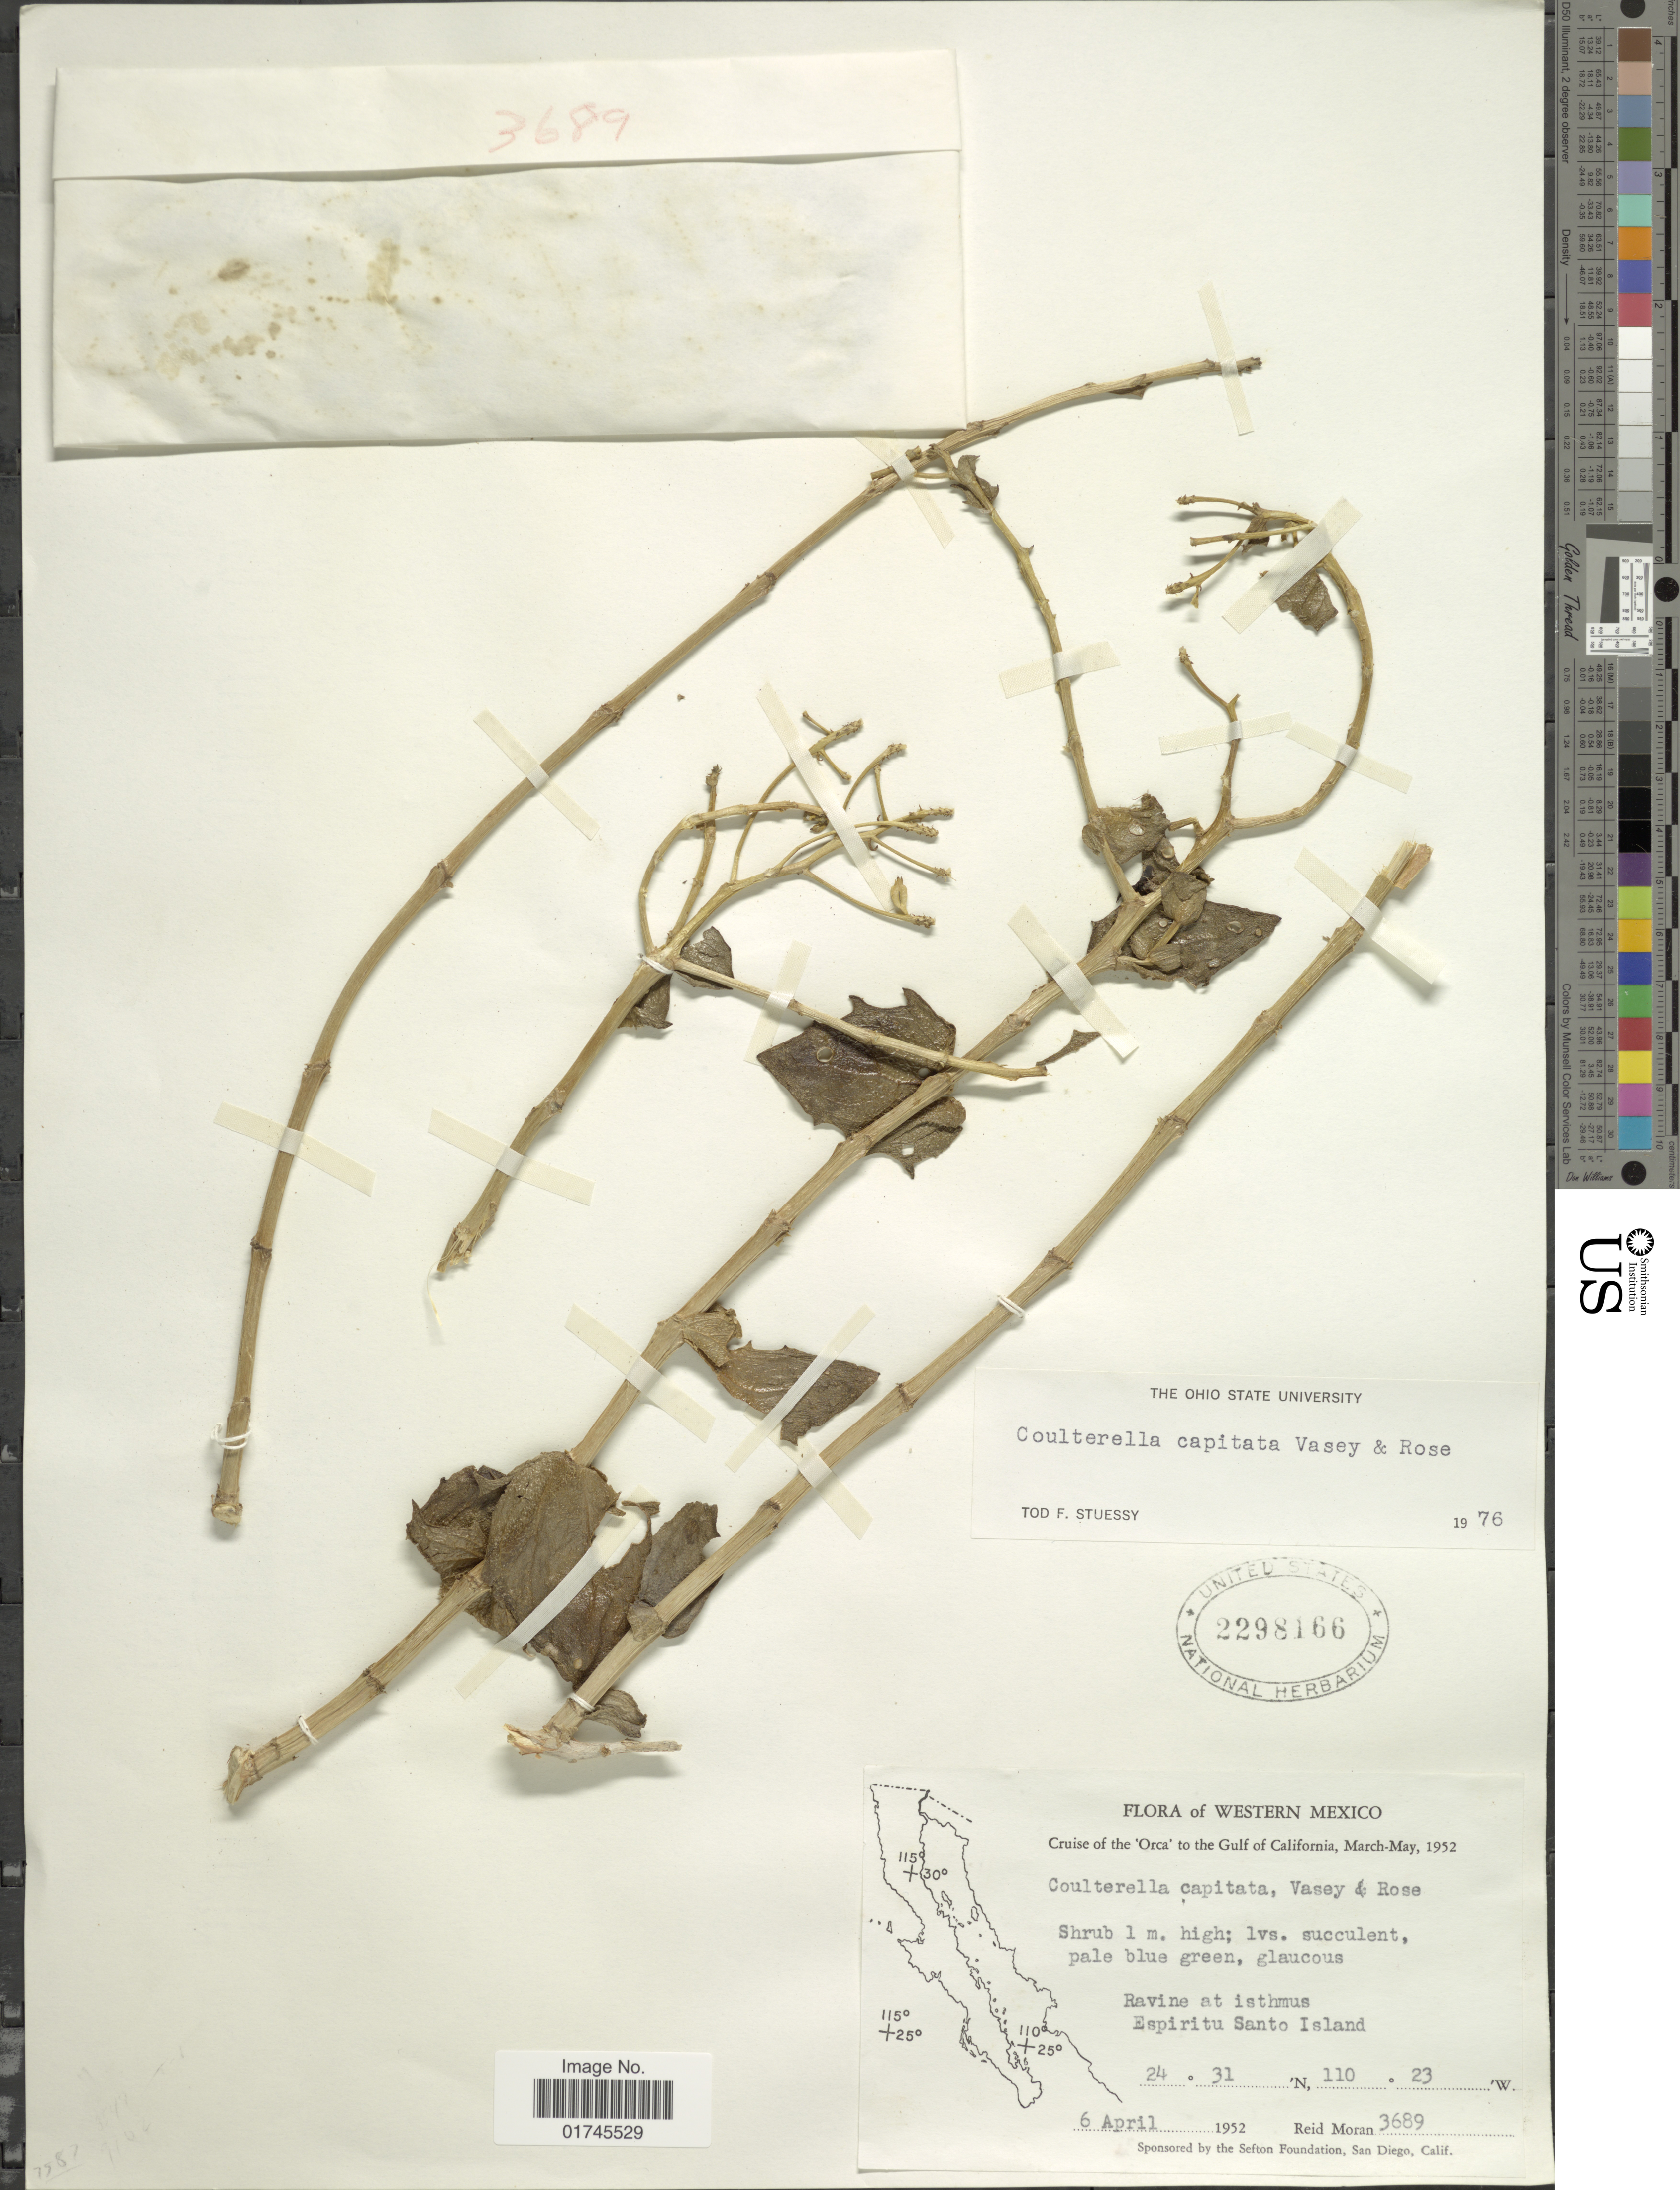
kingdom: Plantae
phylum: Tracheophyta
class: Magnoliopsida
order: Asterales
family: Asteraceae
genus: Coulterella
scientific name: Coulterella capitata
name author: Vasey & Rose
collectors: R. V. Moran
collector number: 3689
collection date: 1952-04-06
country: Mexico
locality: Western Mexico, Cruis of the 'Orca'to the Gulf of California, Ravine at isthmus Espiritu Santo Island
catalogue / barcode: US 2298166